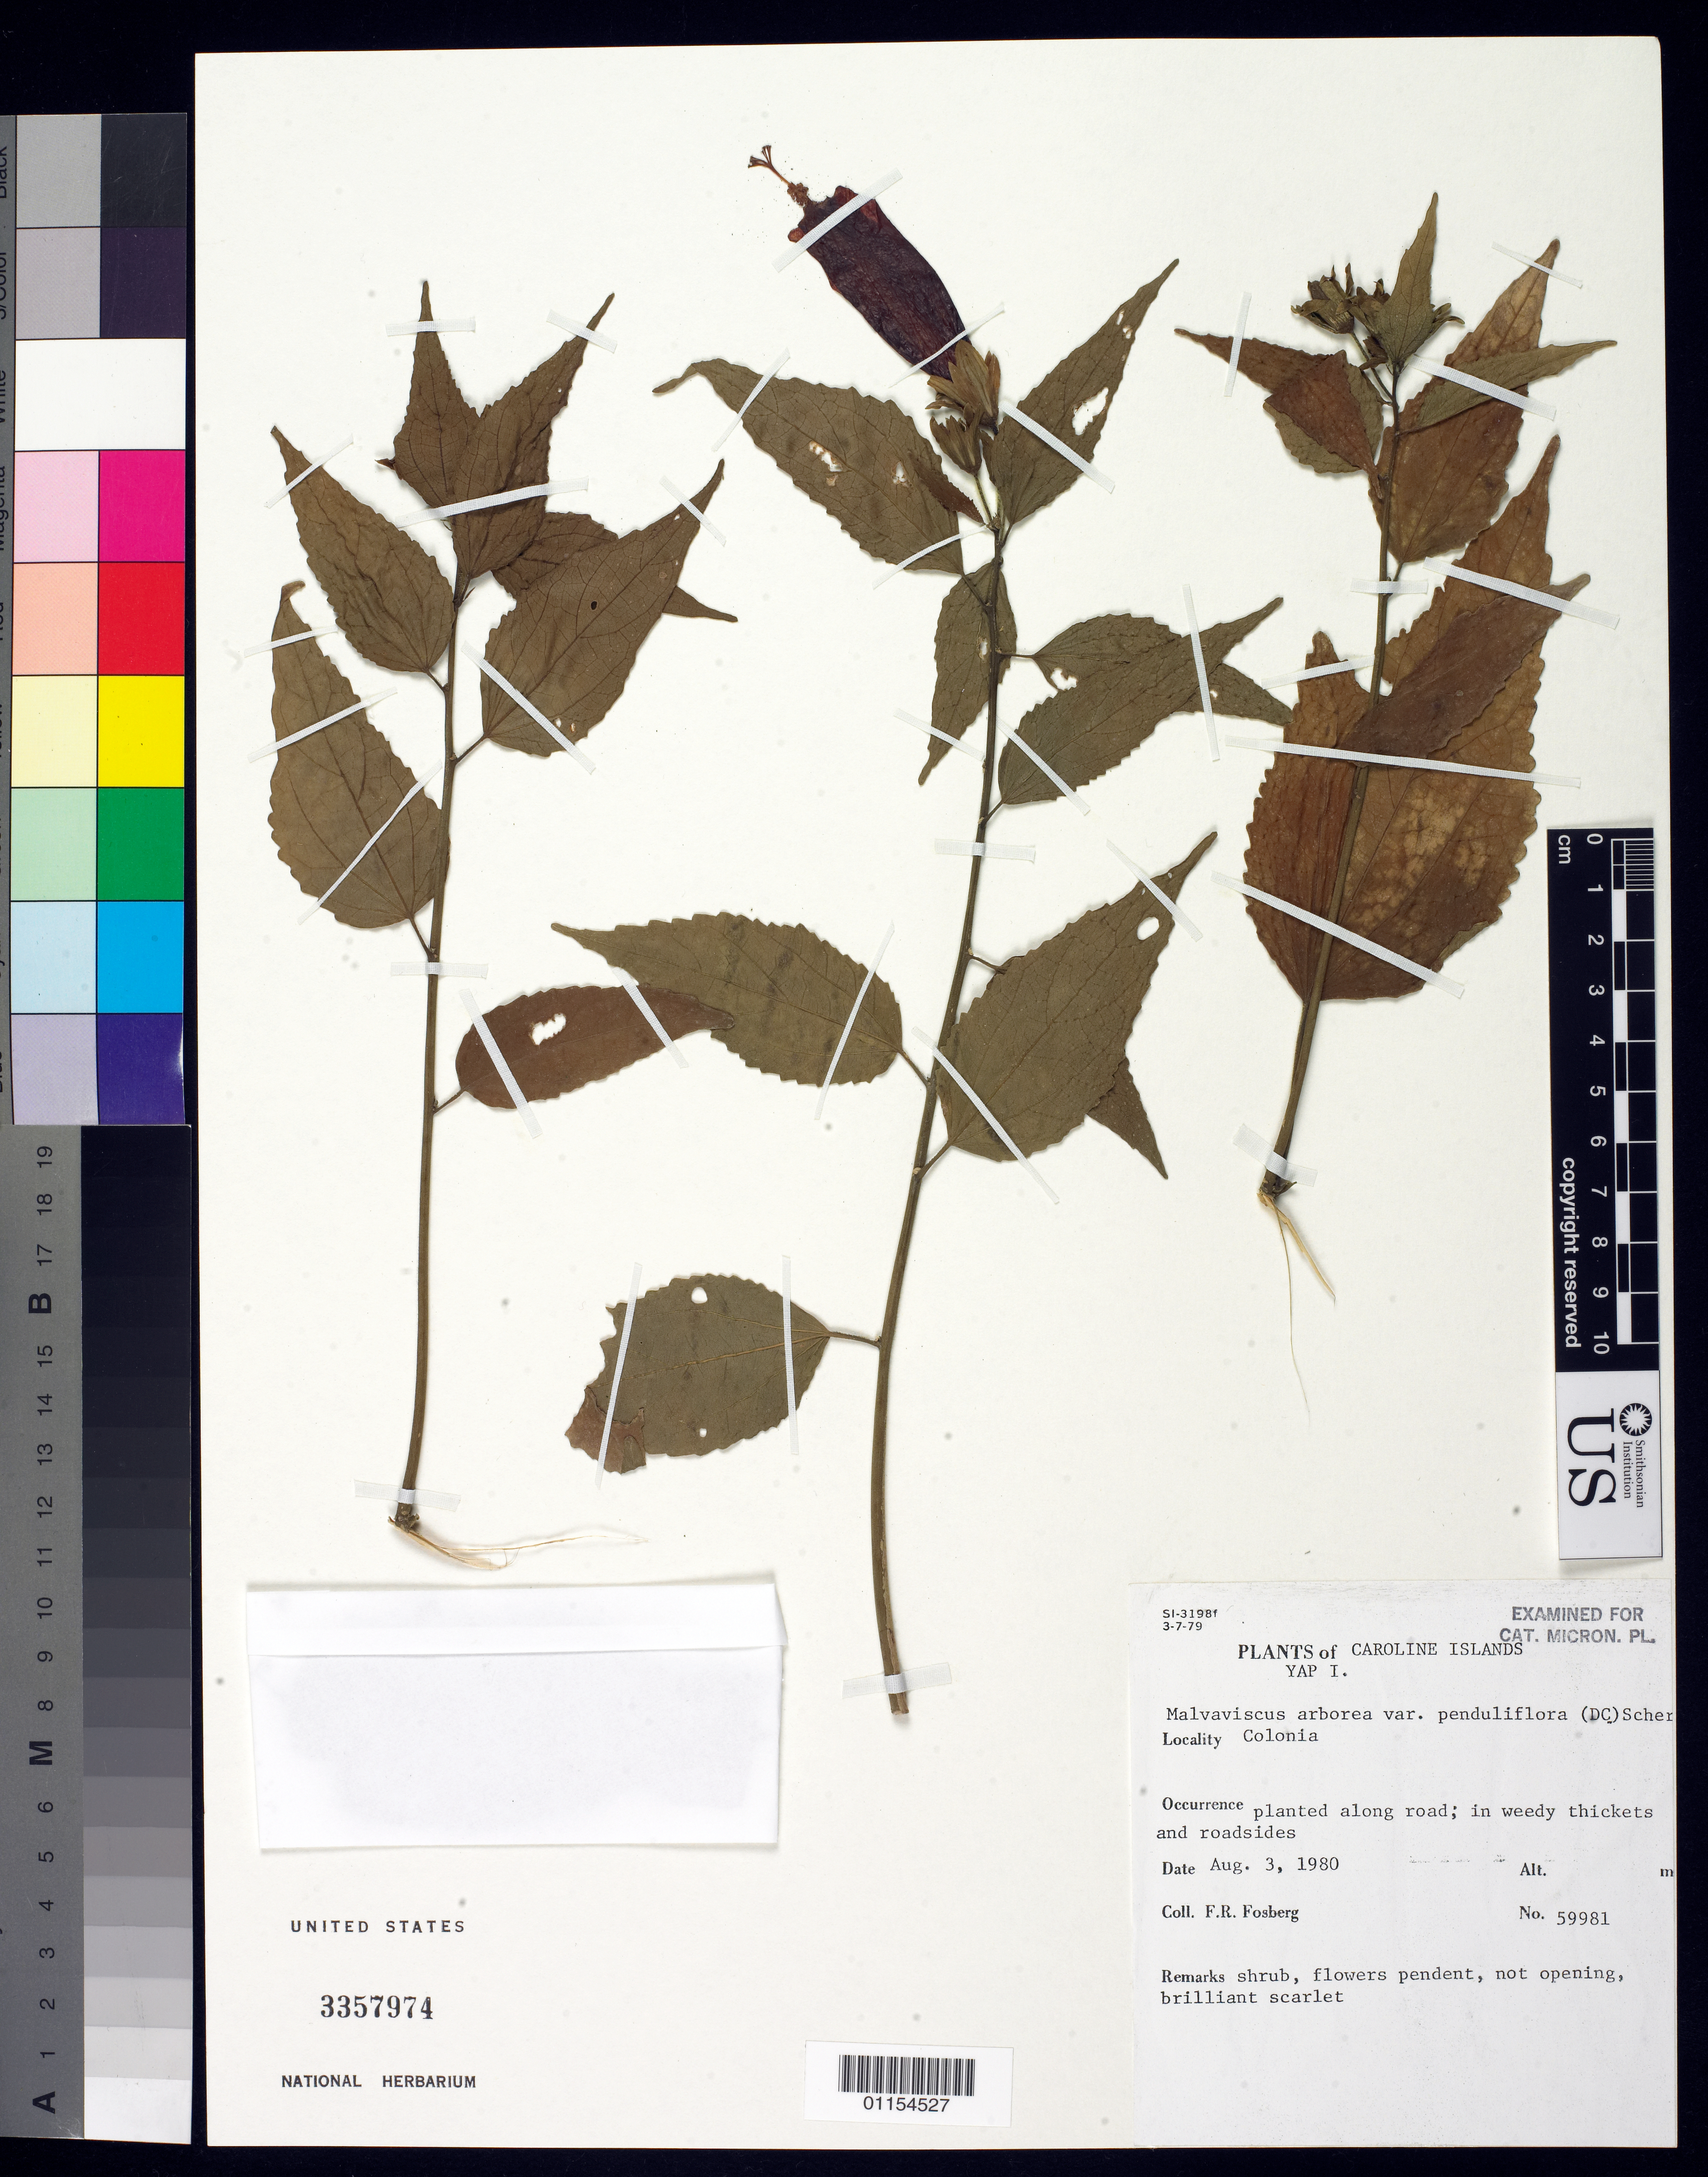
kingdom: Plantae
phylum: Tracheophyta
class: Magnoliopsida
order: Malvales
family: Malvaceae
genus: Malvaviscus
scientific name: Malvaviscus arboreus var. penduliflorus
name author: (DC.) Schery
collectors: F. R. Fosberg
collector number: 59981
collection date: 1980-08-03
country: Micronesia, Federated States of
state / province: Yap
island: Yap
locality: Colonia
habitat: in weedy thickets and roadsides.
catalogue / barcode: US 3357974